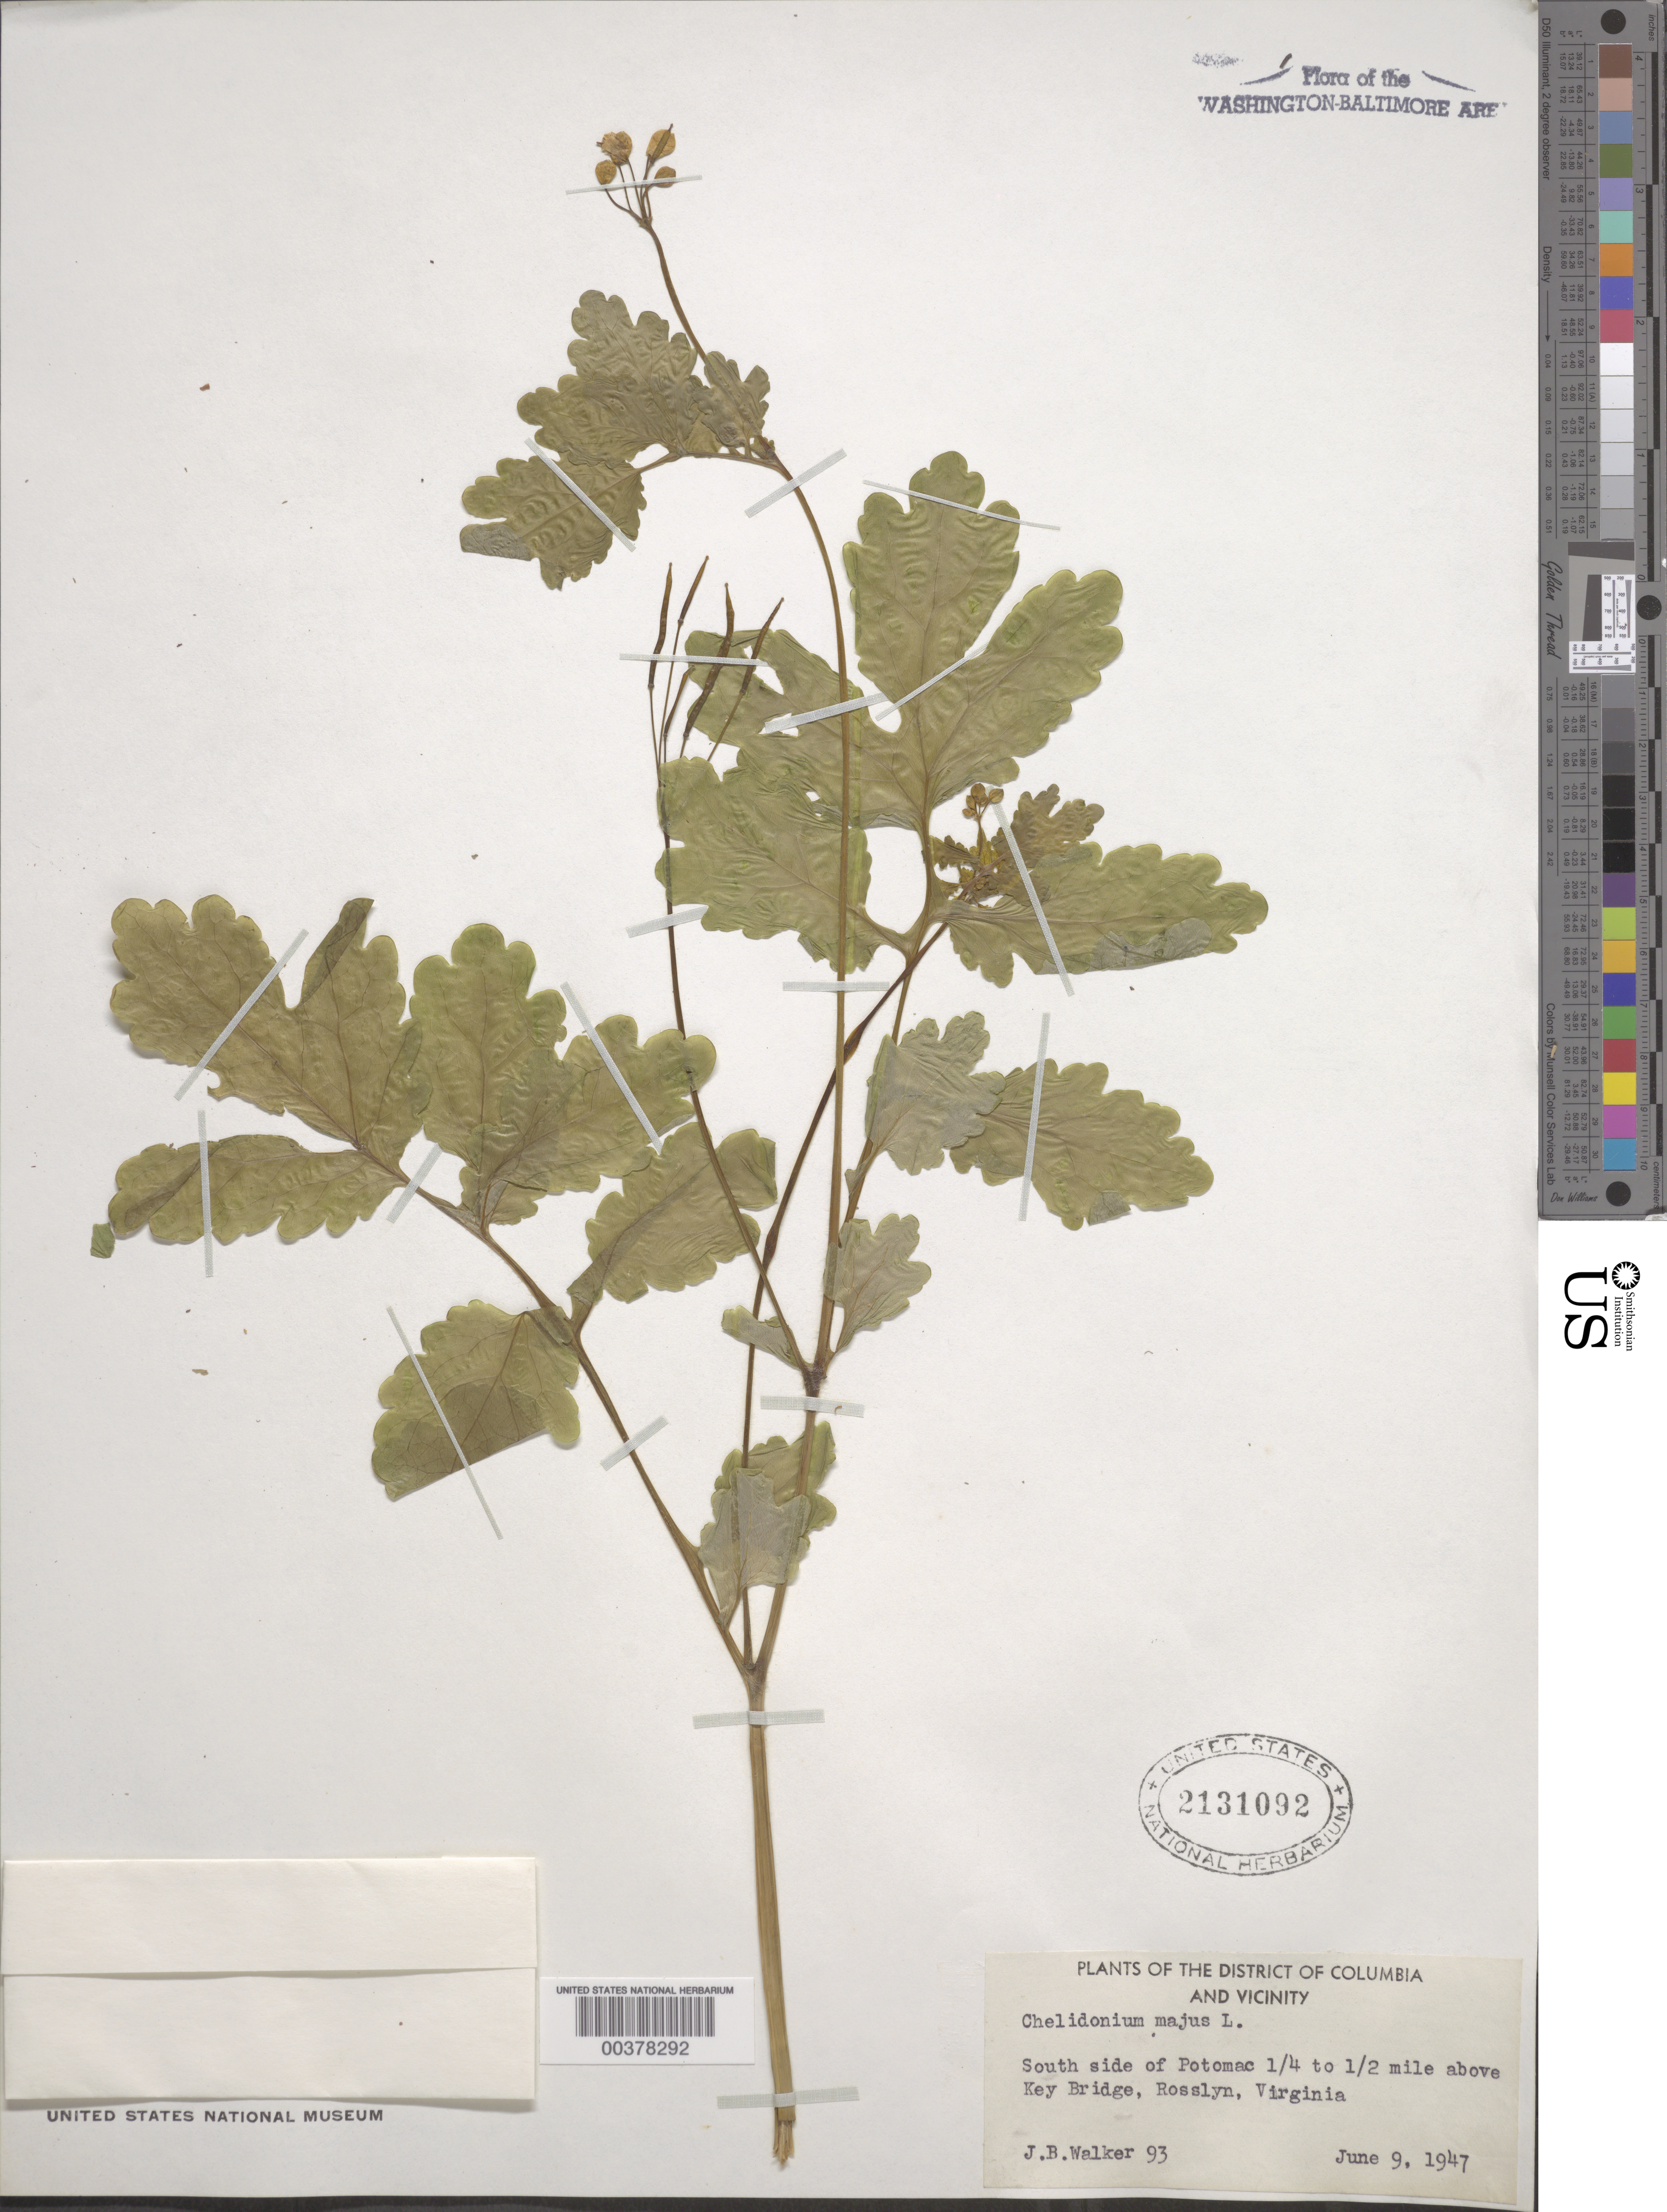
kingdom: Plantae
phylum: Tracheophyta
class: Magnoliopsida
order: Ranunculales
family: Papaveraceae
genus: Chelidonium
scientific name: Chelidonium majus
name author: L.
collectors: J. Walker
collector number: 93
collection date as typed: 09 Jun 1947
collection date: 1947-06-09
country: United States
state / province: Virginia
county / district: Arlington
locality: Above Key Bridge, Rosslyn, Potomac banks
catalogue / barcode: US 2131092